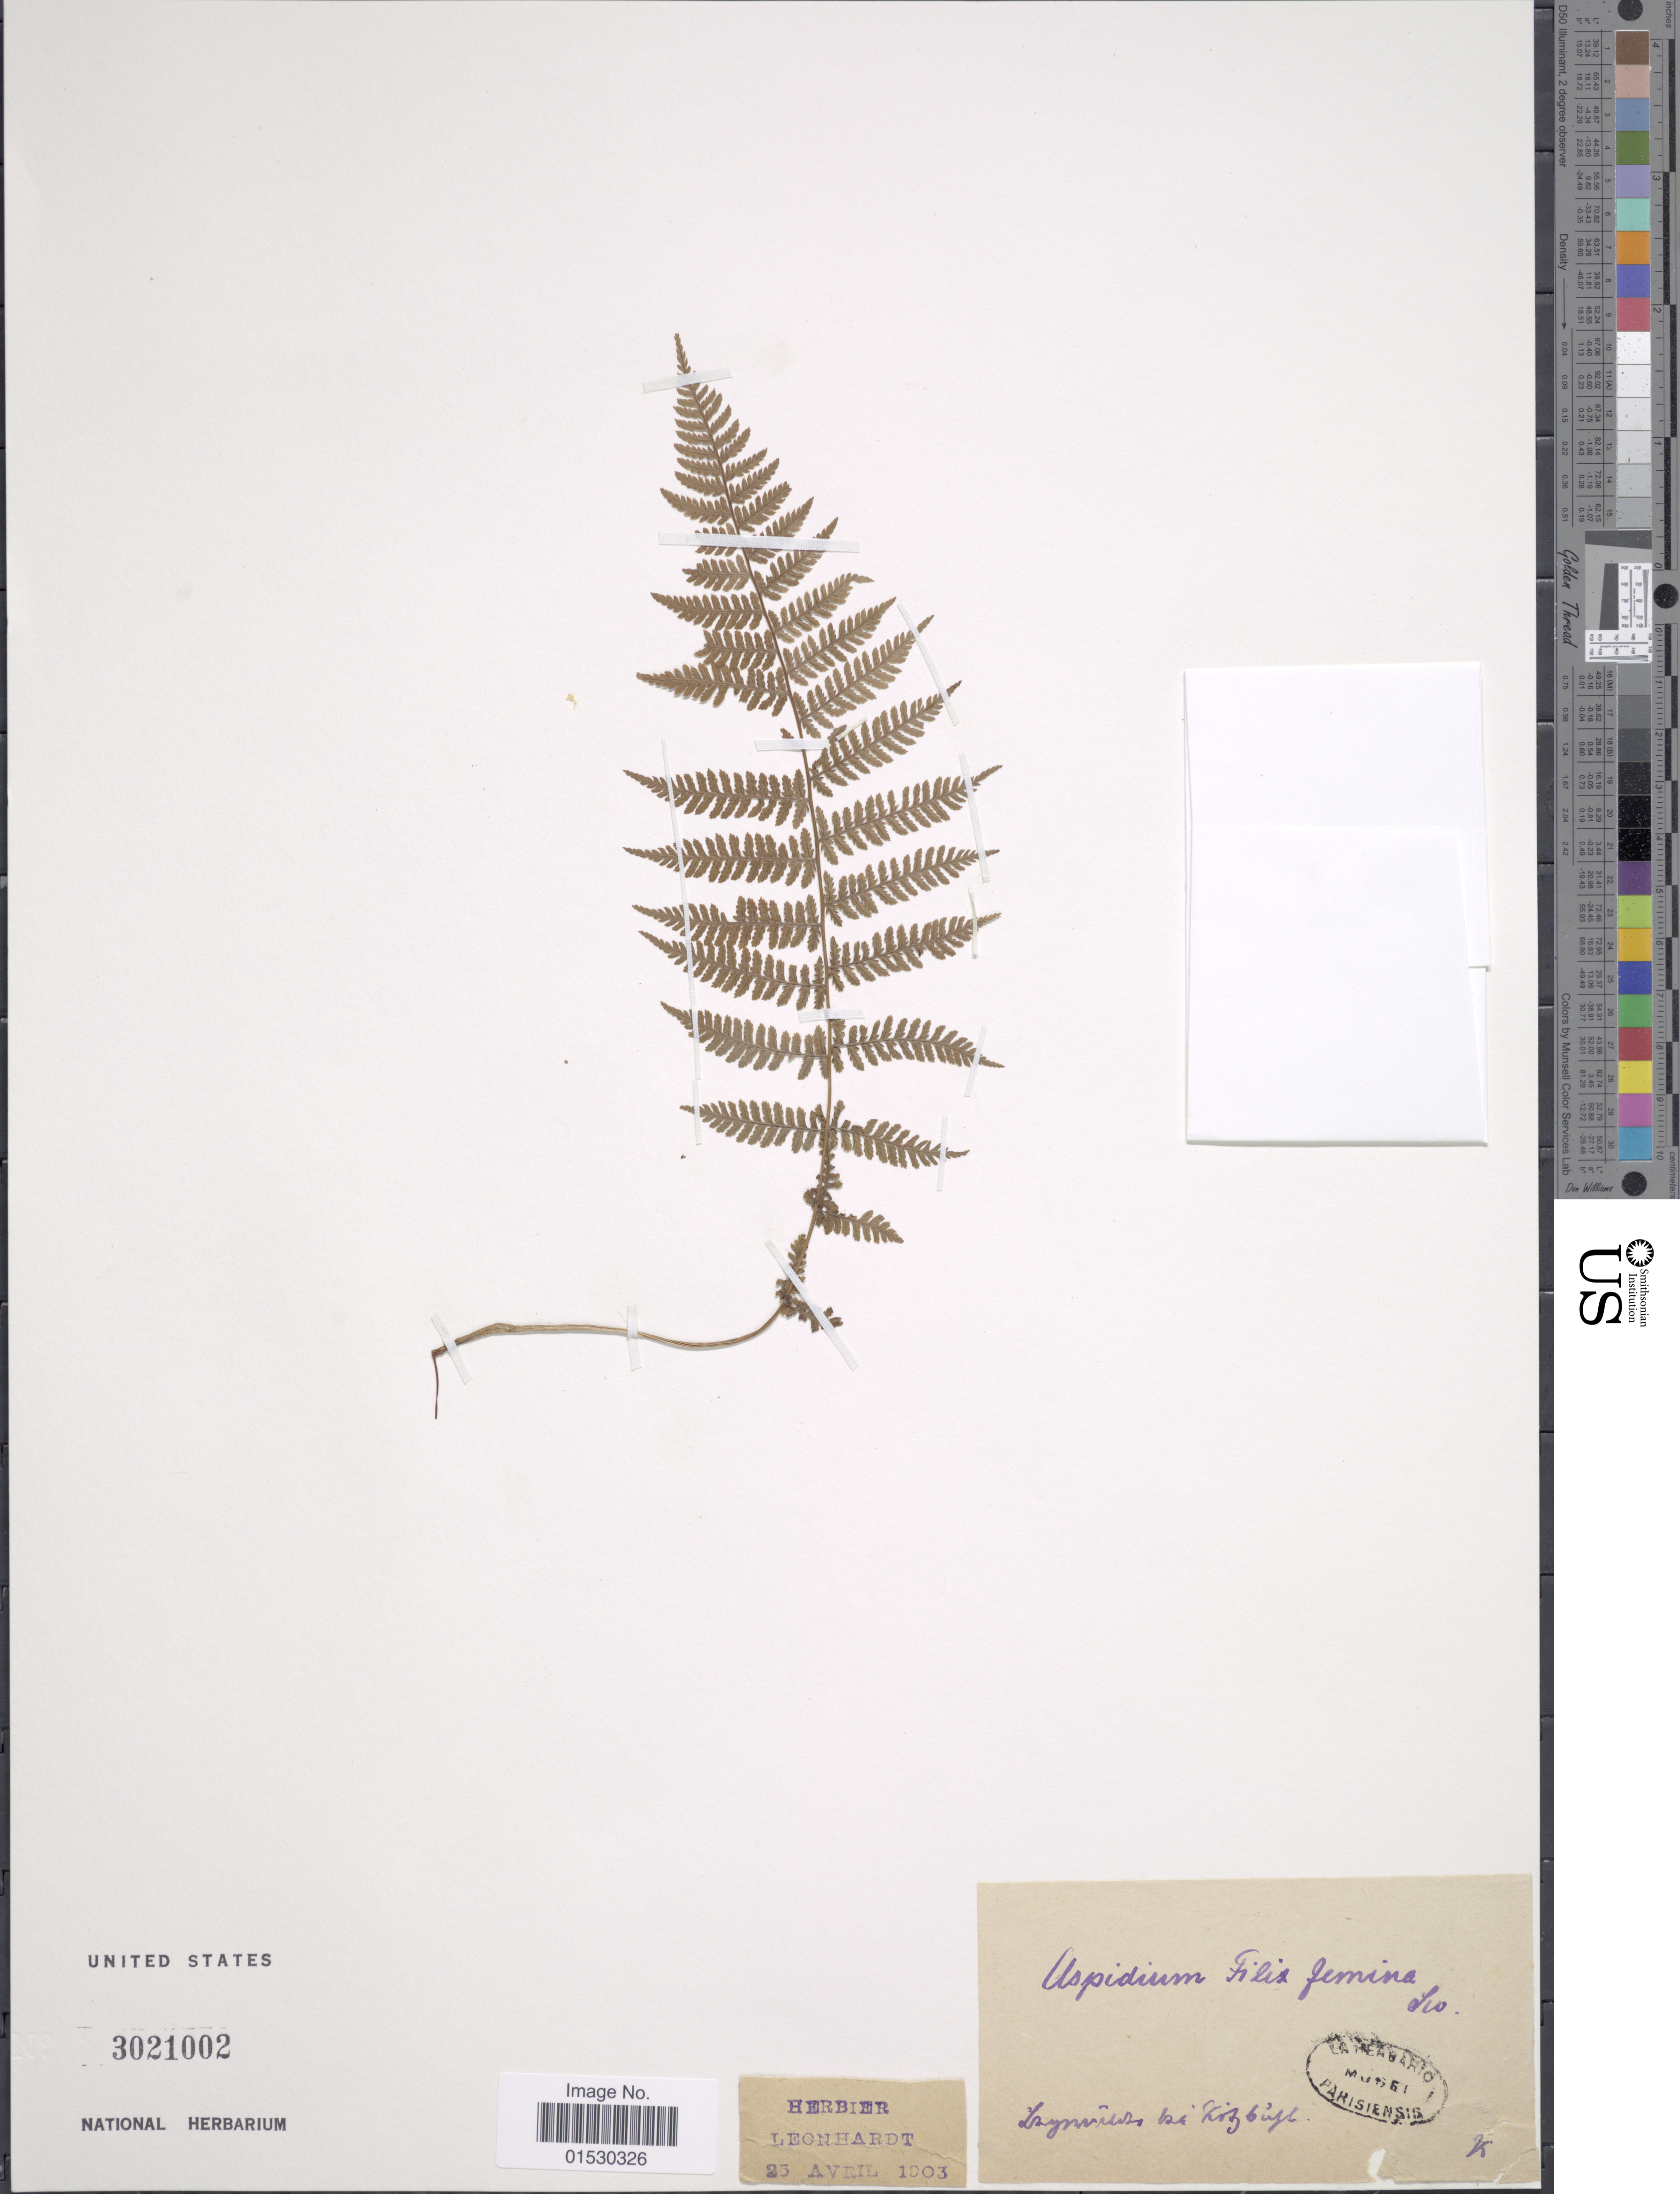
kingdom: Plantae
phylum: Tracheophyta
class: Polypodiopsida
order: Polypodiales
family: Athyriaceae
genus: Athyrium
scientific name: Athyrium filix-femina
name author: (L.) Roth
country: Austria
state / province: Tirol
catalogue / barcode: US 3021002